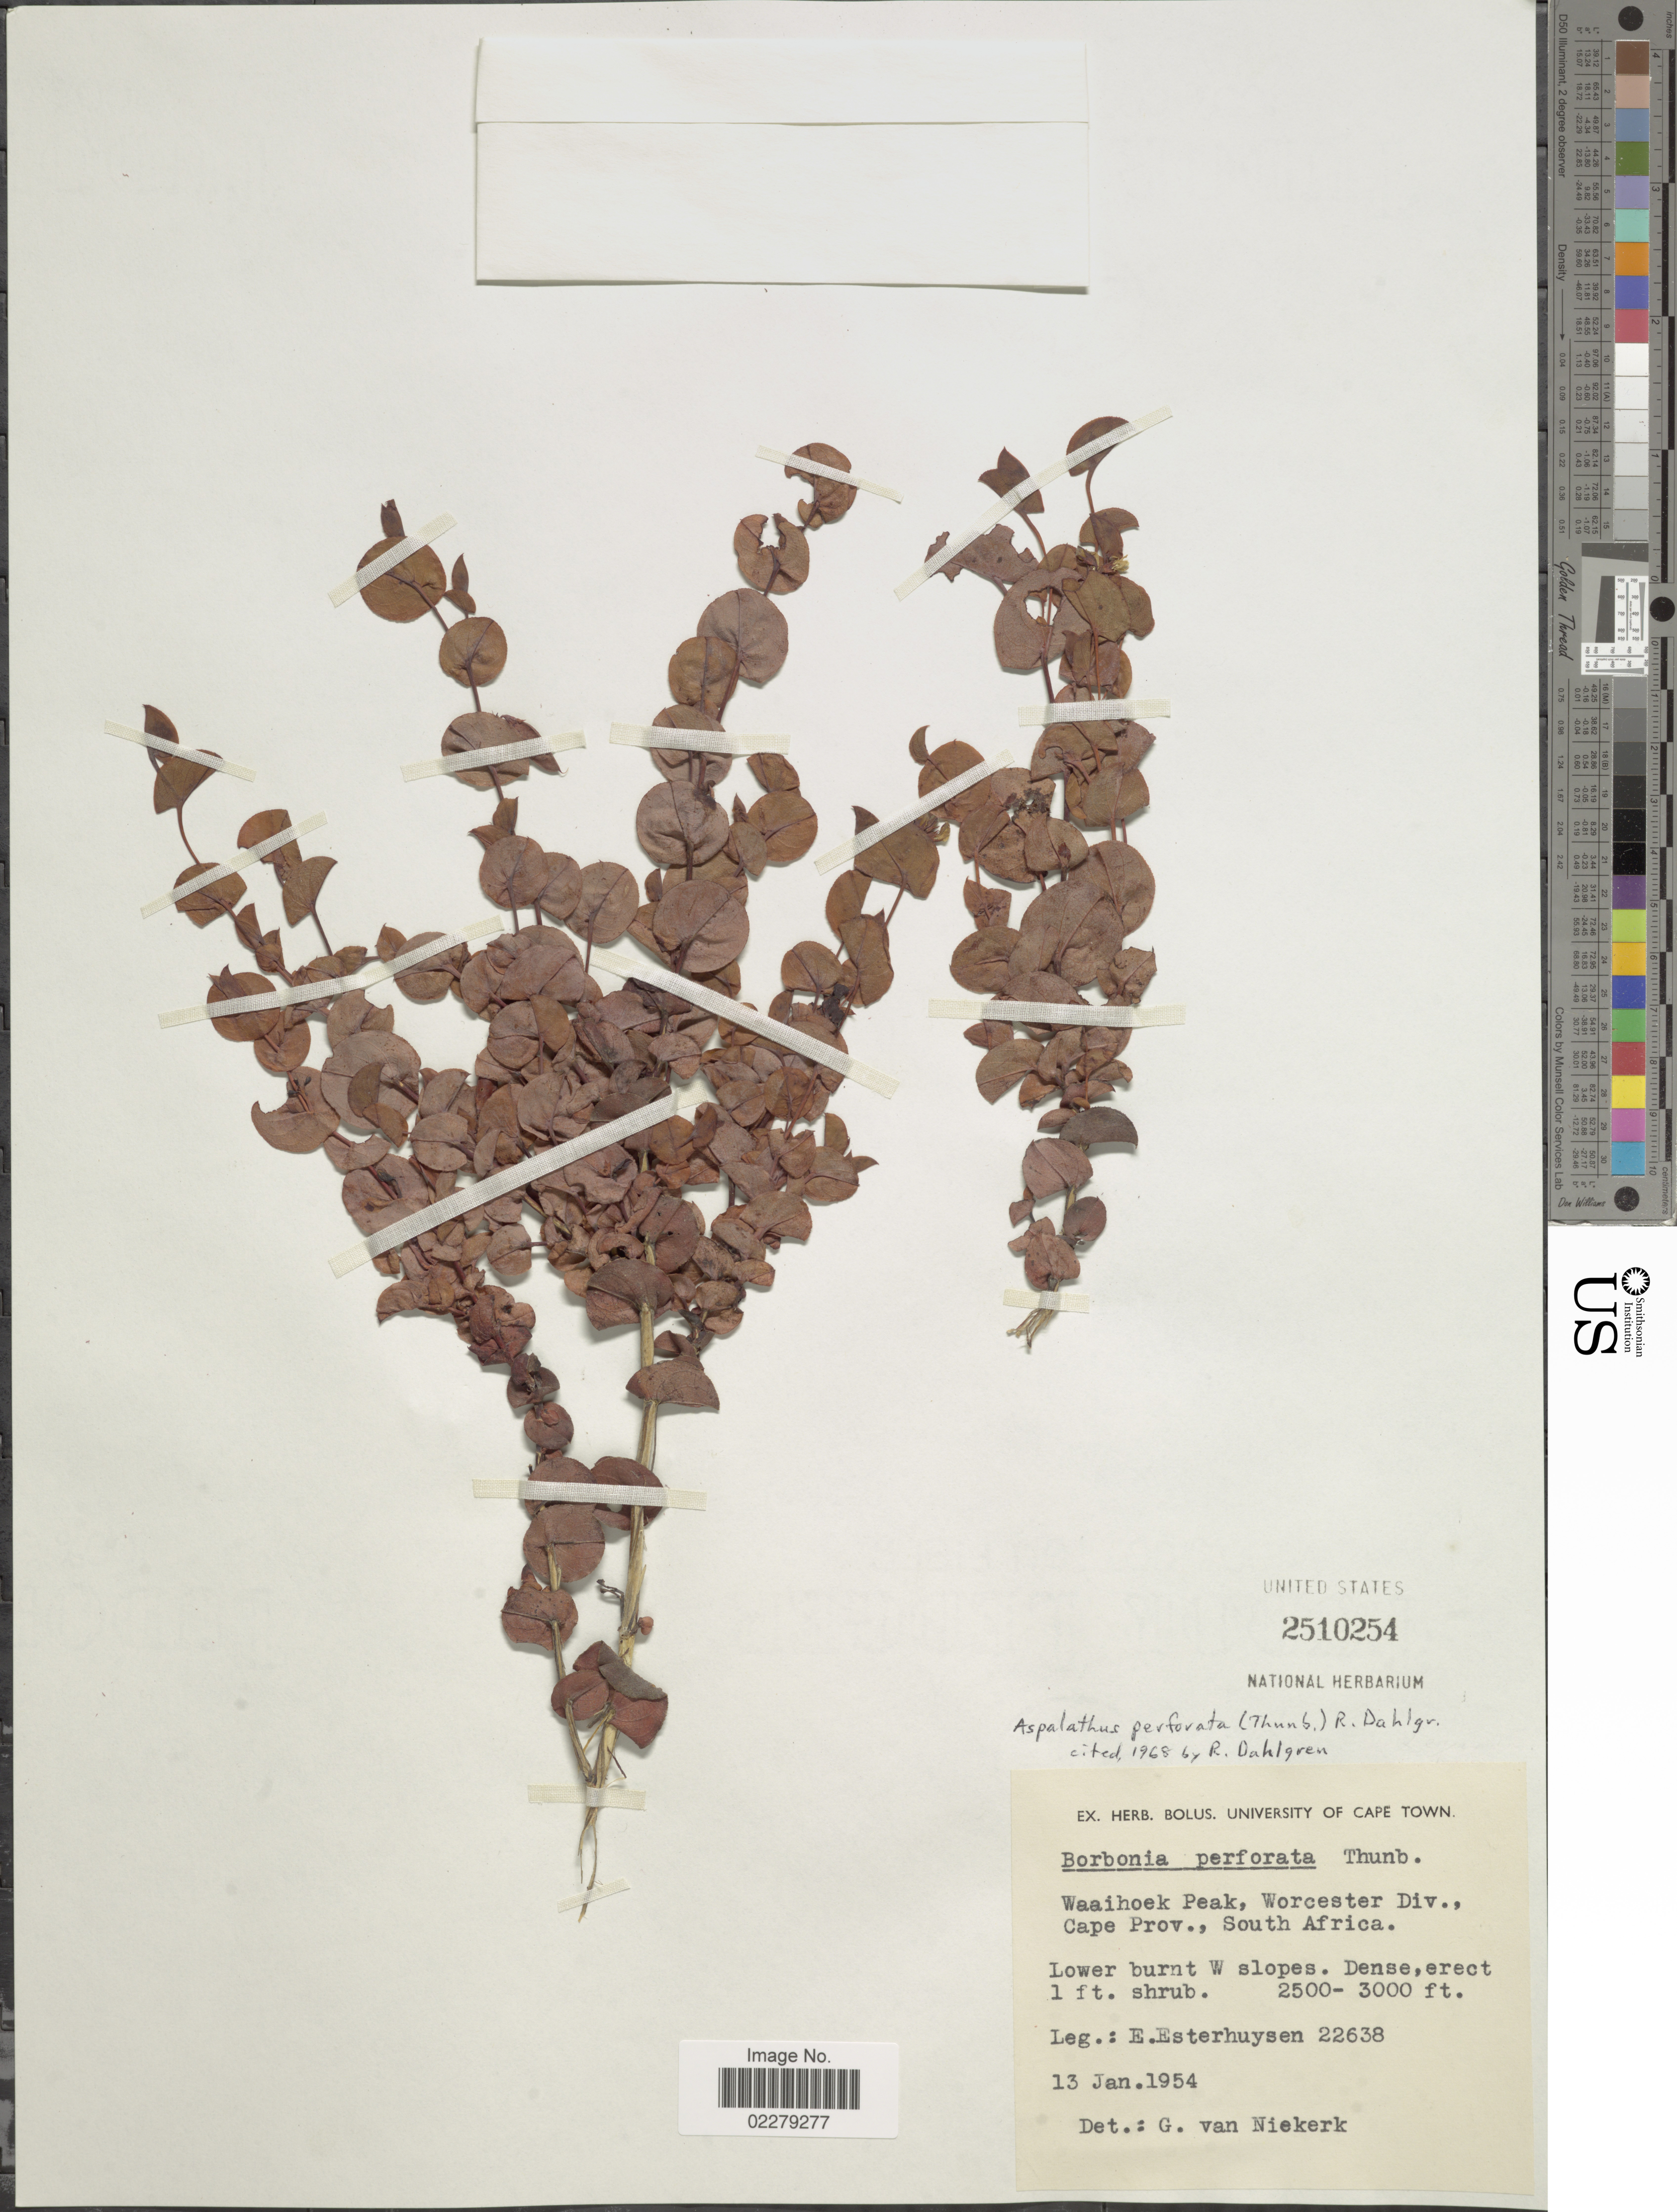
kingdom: Plantae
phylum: Tracheophyta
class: Magnoliopsida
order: Fabales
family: Fabaceae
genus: Aspalathus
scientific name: Aspalathus perforata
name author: (Thunb.) R. Dahlgren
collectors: E. E. Esterhuysen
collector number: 22638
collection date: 1954-01-13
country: South Africa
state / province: Western Cape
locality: Waaihoek Peak, Worcester Div.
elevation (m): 762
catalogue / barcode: US 2510254